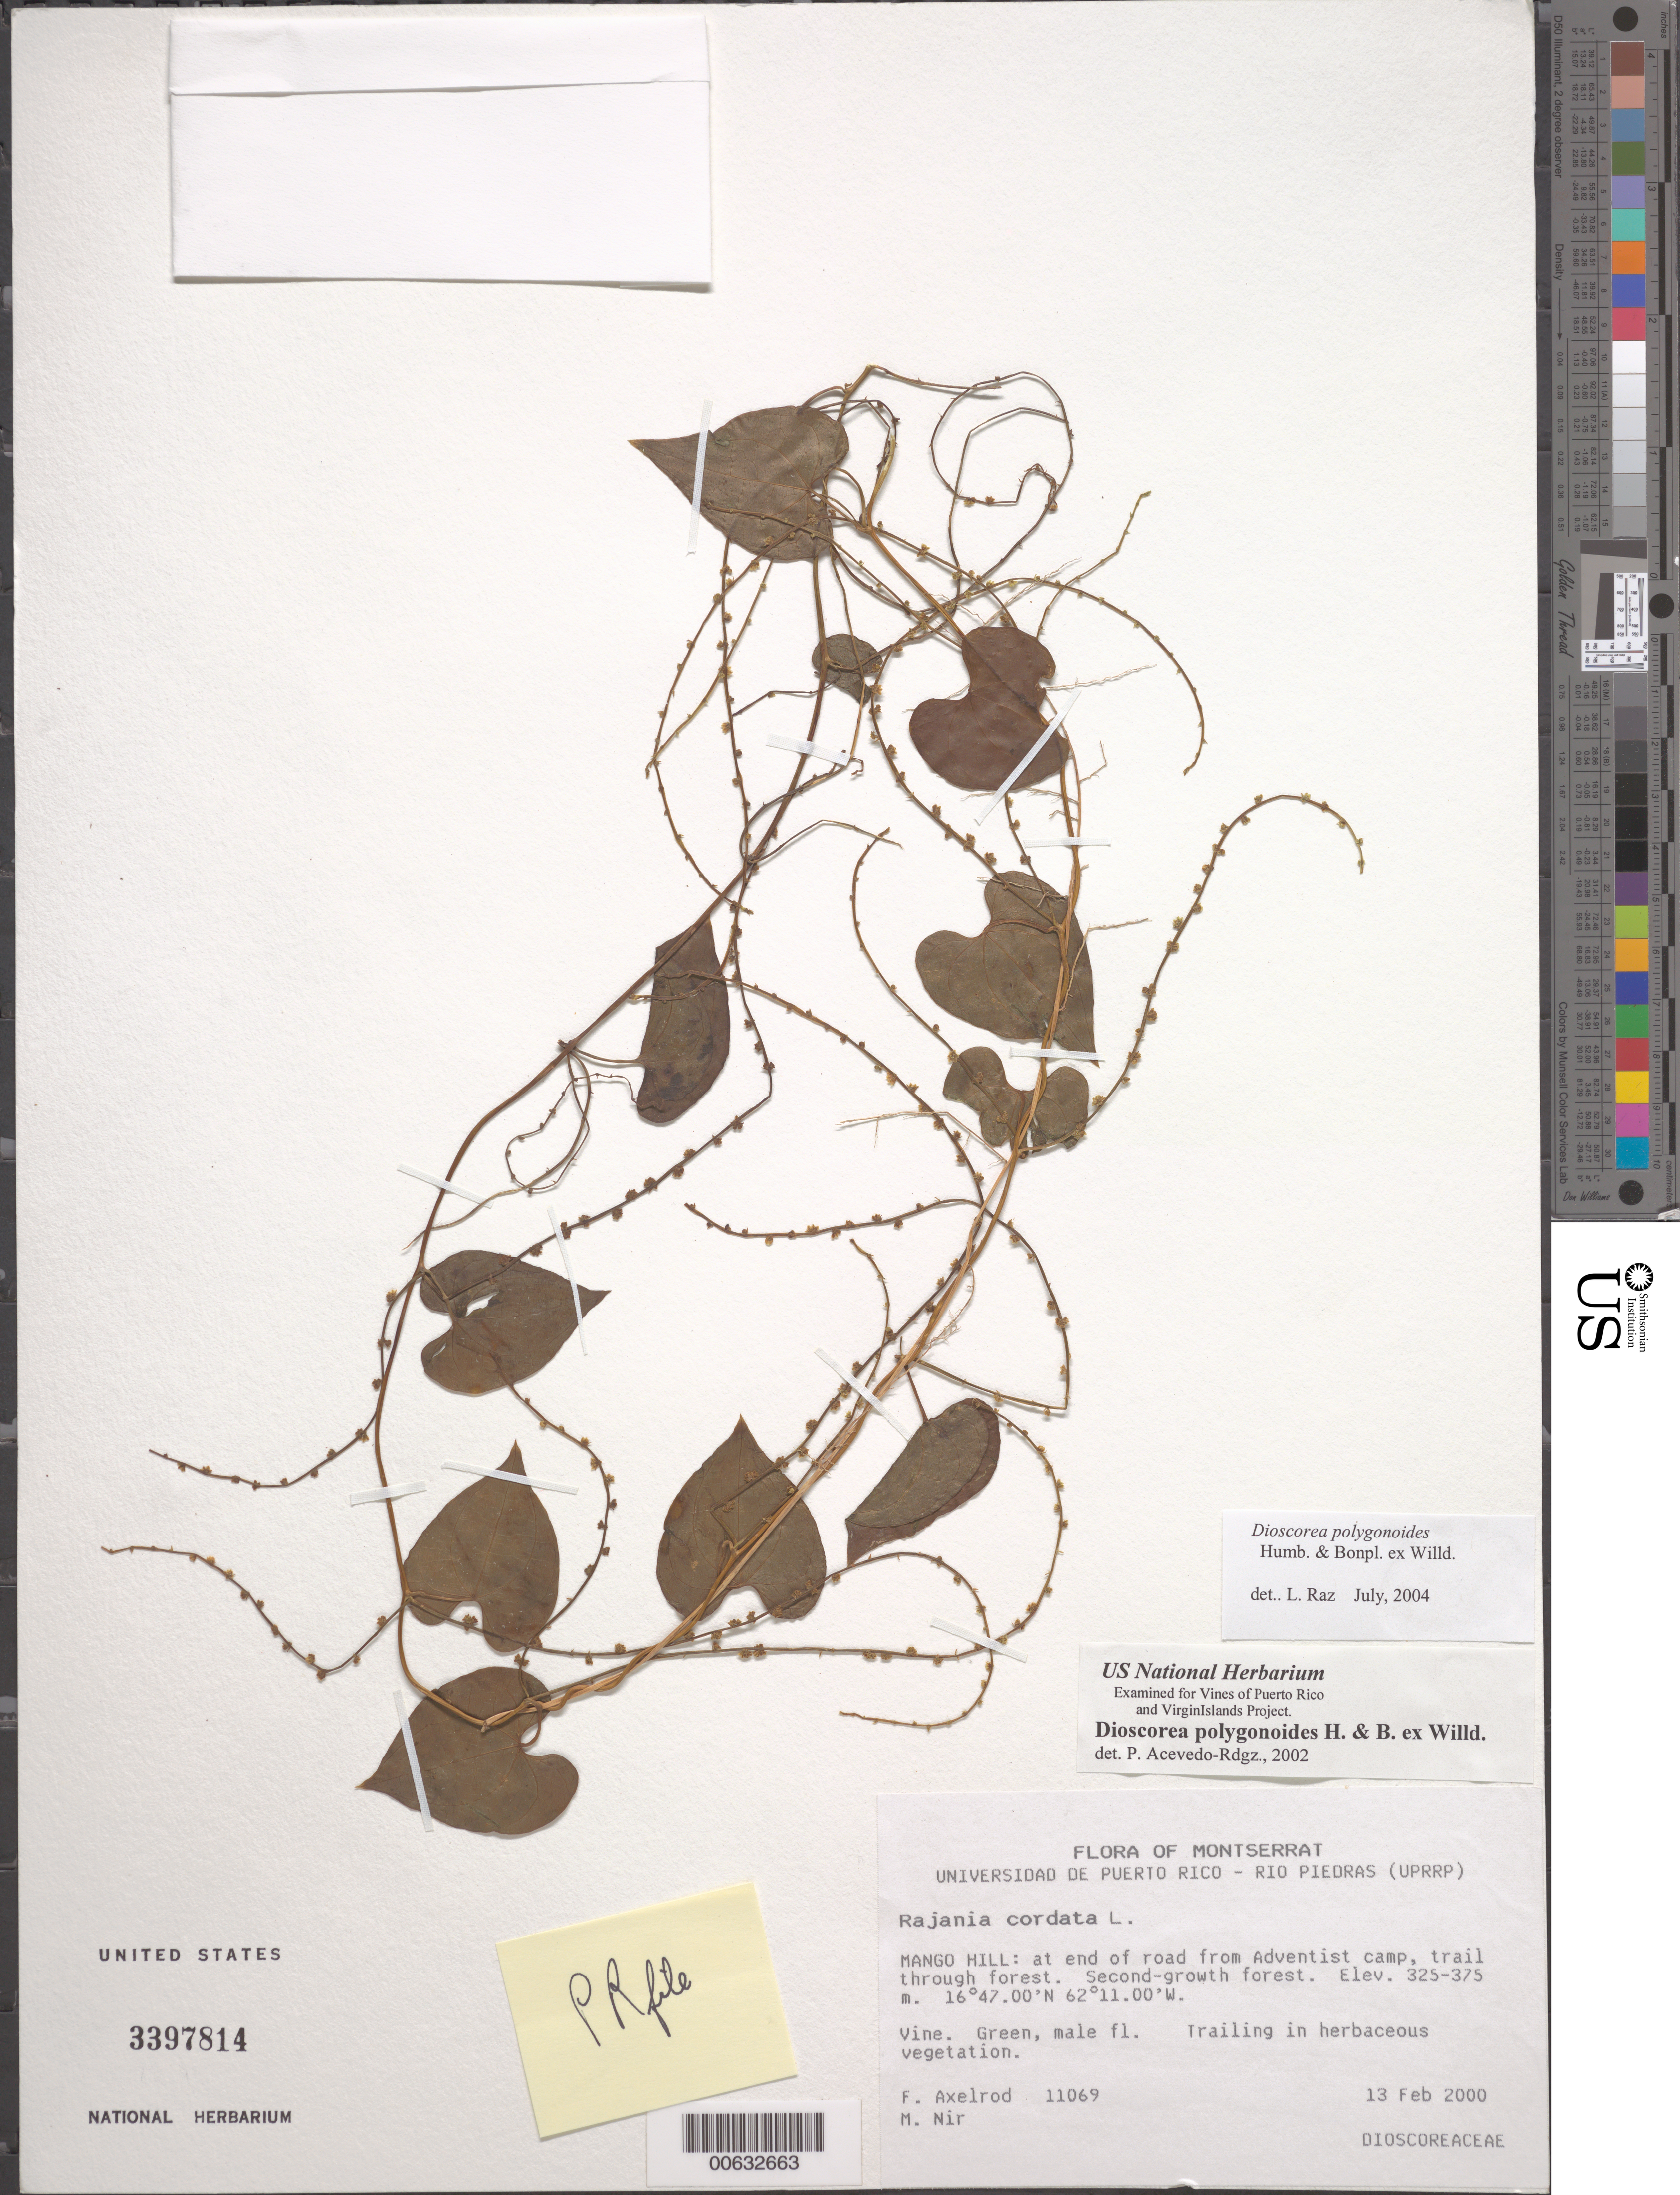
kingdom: Plantae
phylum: Tracheophyta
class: Liliopsida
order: Dioscoreales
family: Dioscoreaceae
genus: Dioscorea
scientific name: Dioscorea polygonoides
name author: Humb. & Bonpl. ex Willd.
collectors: F. S. Axelrod & M. A. Nir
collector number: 11069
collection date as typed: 13 Feb 2000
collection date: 2000-02-13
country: Puerto Rico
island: Greater Antilles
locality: Mango Hill, at end of road from Adventist camp, trail through forest.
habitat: Second-growth forest.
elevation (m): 325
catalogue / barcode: US 3397814